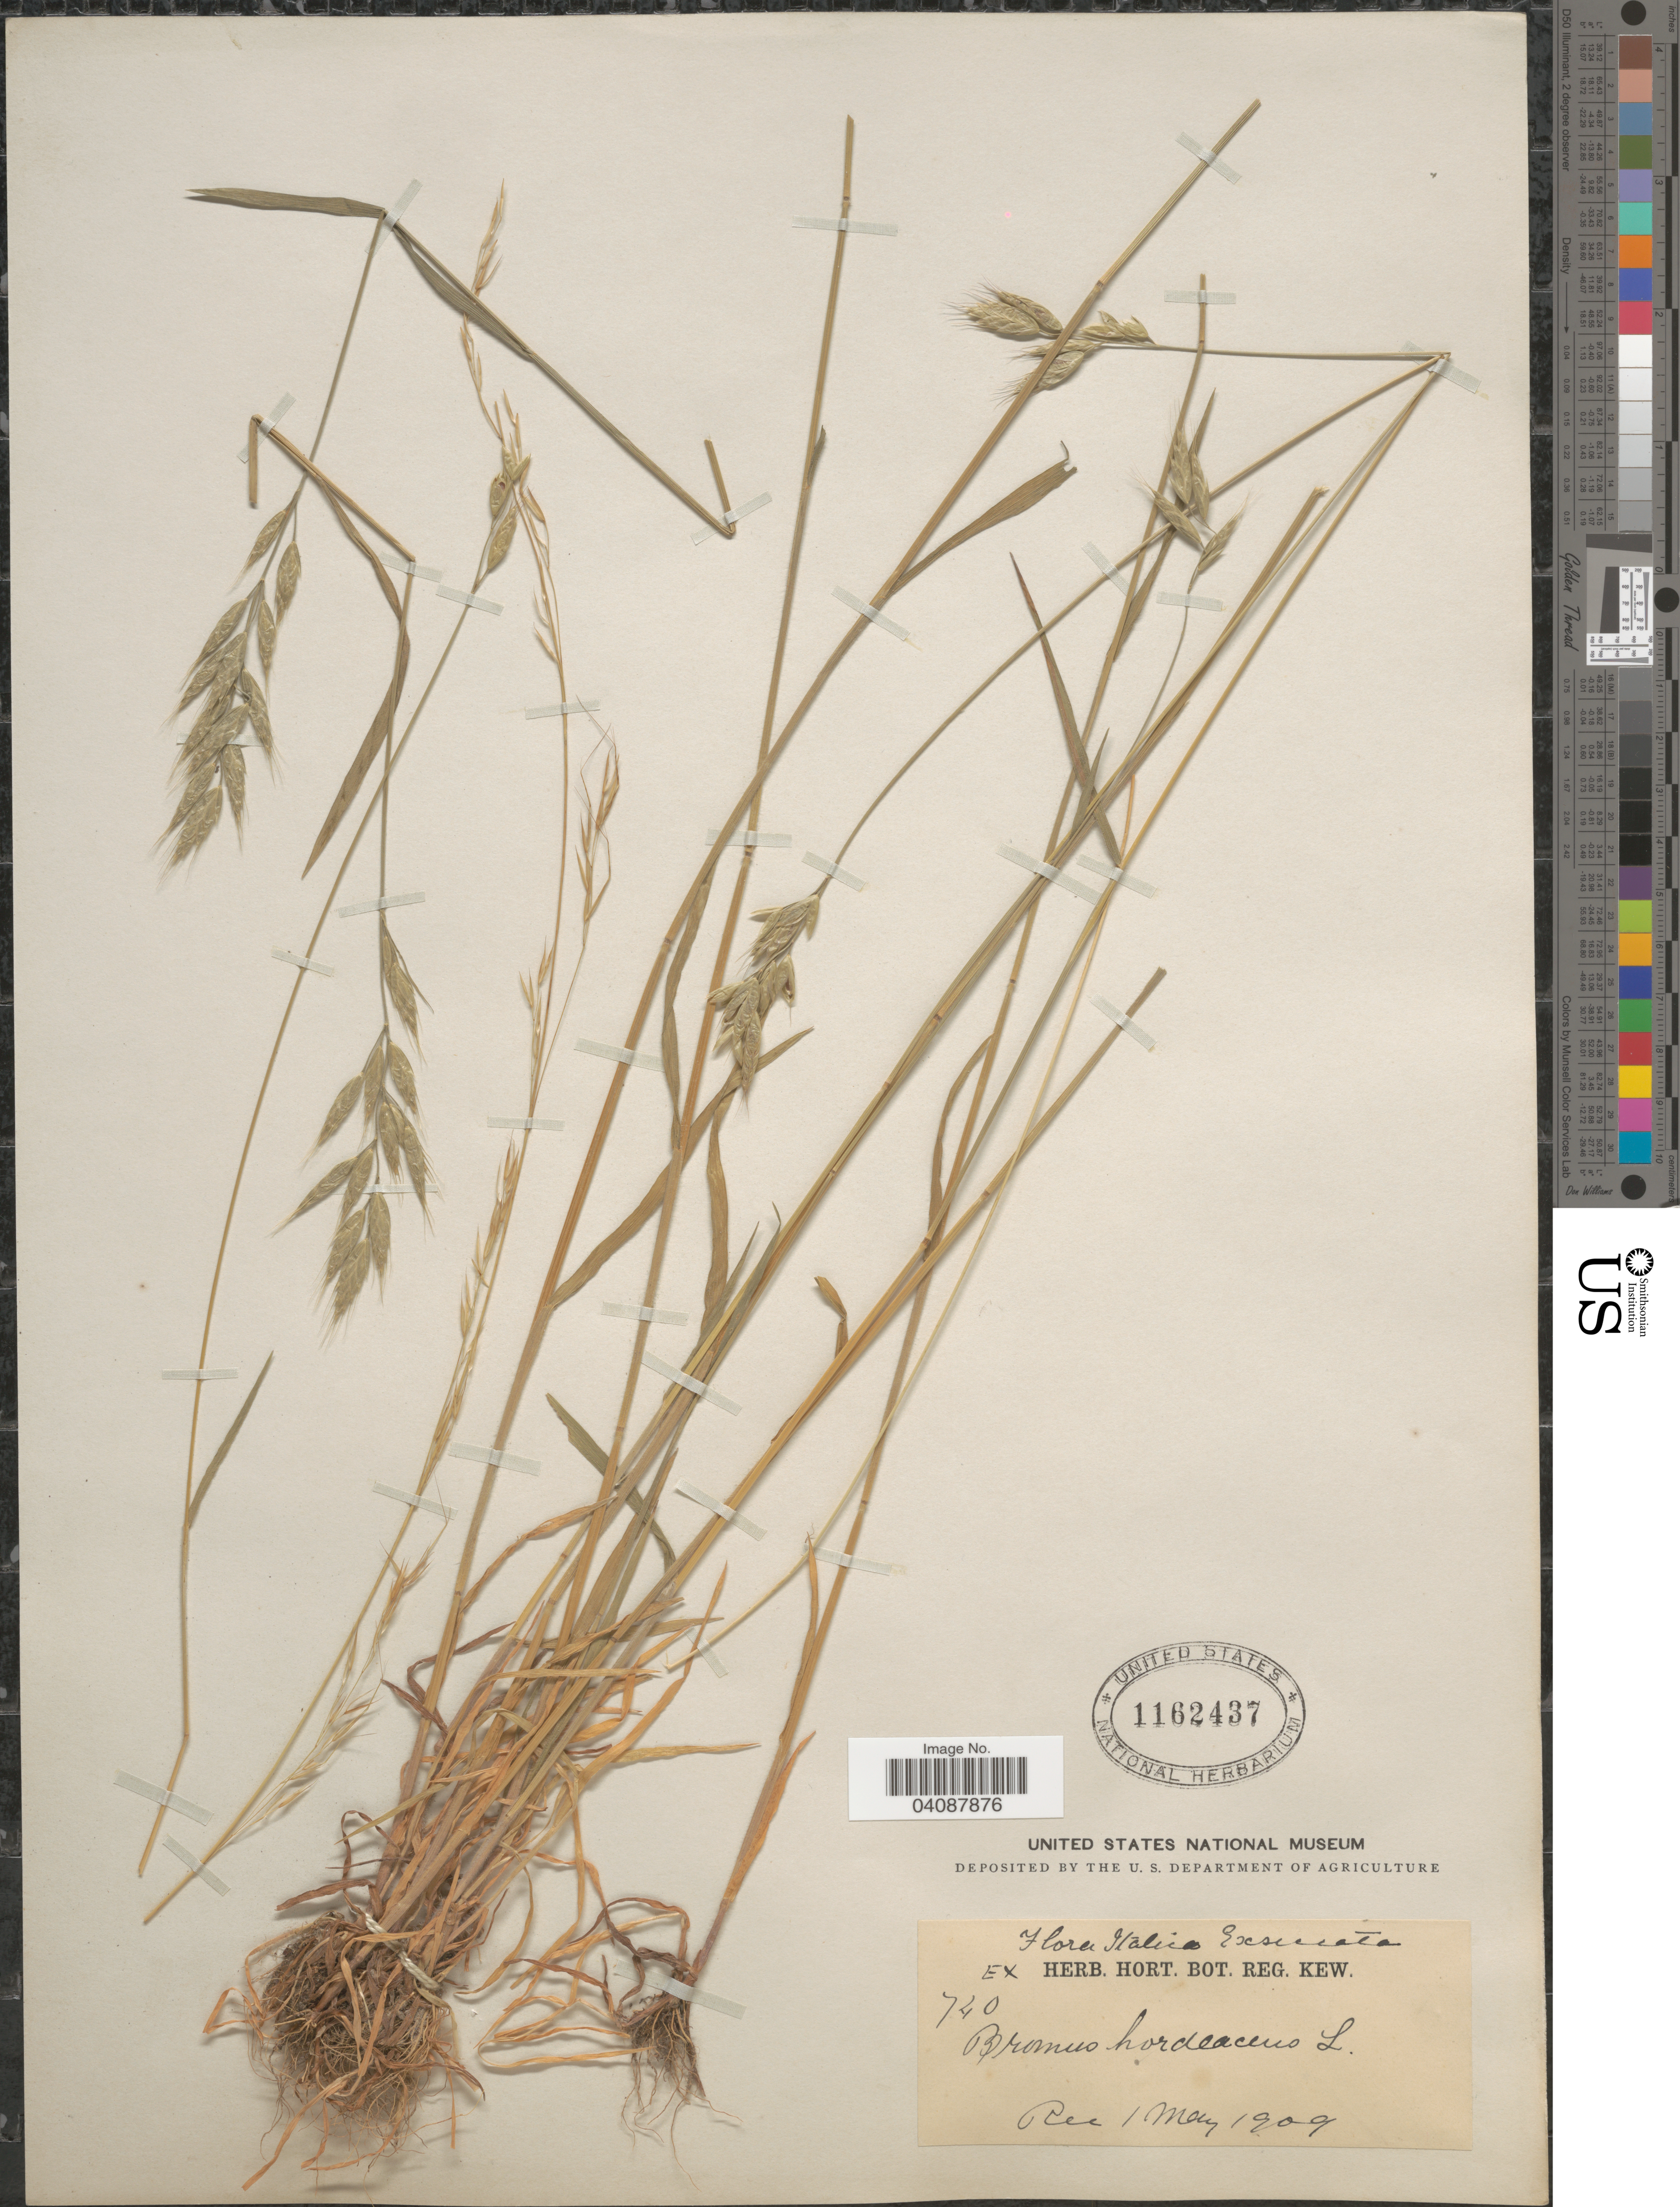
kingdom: Plantae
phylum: Tracheophyta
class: Liliopsida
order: Poales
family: Poaceae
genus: Bromus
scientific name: Bromus hordeaceus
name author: L.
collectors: Ex herb. Hort. Bot. Reg. Kew.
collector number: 740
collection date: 1909-05-01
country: Italy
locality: Italica.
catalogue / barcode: US 1162437